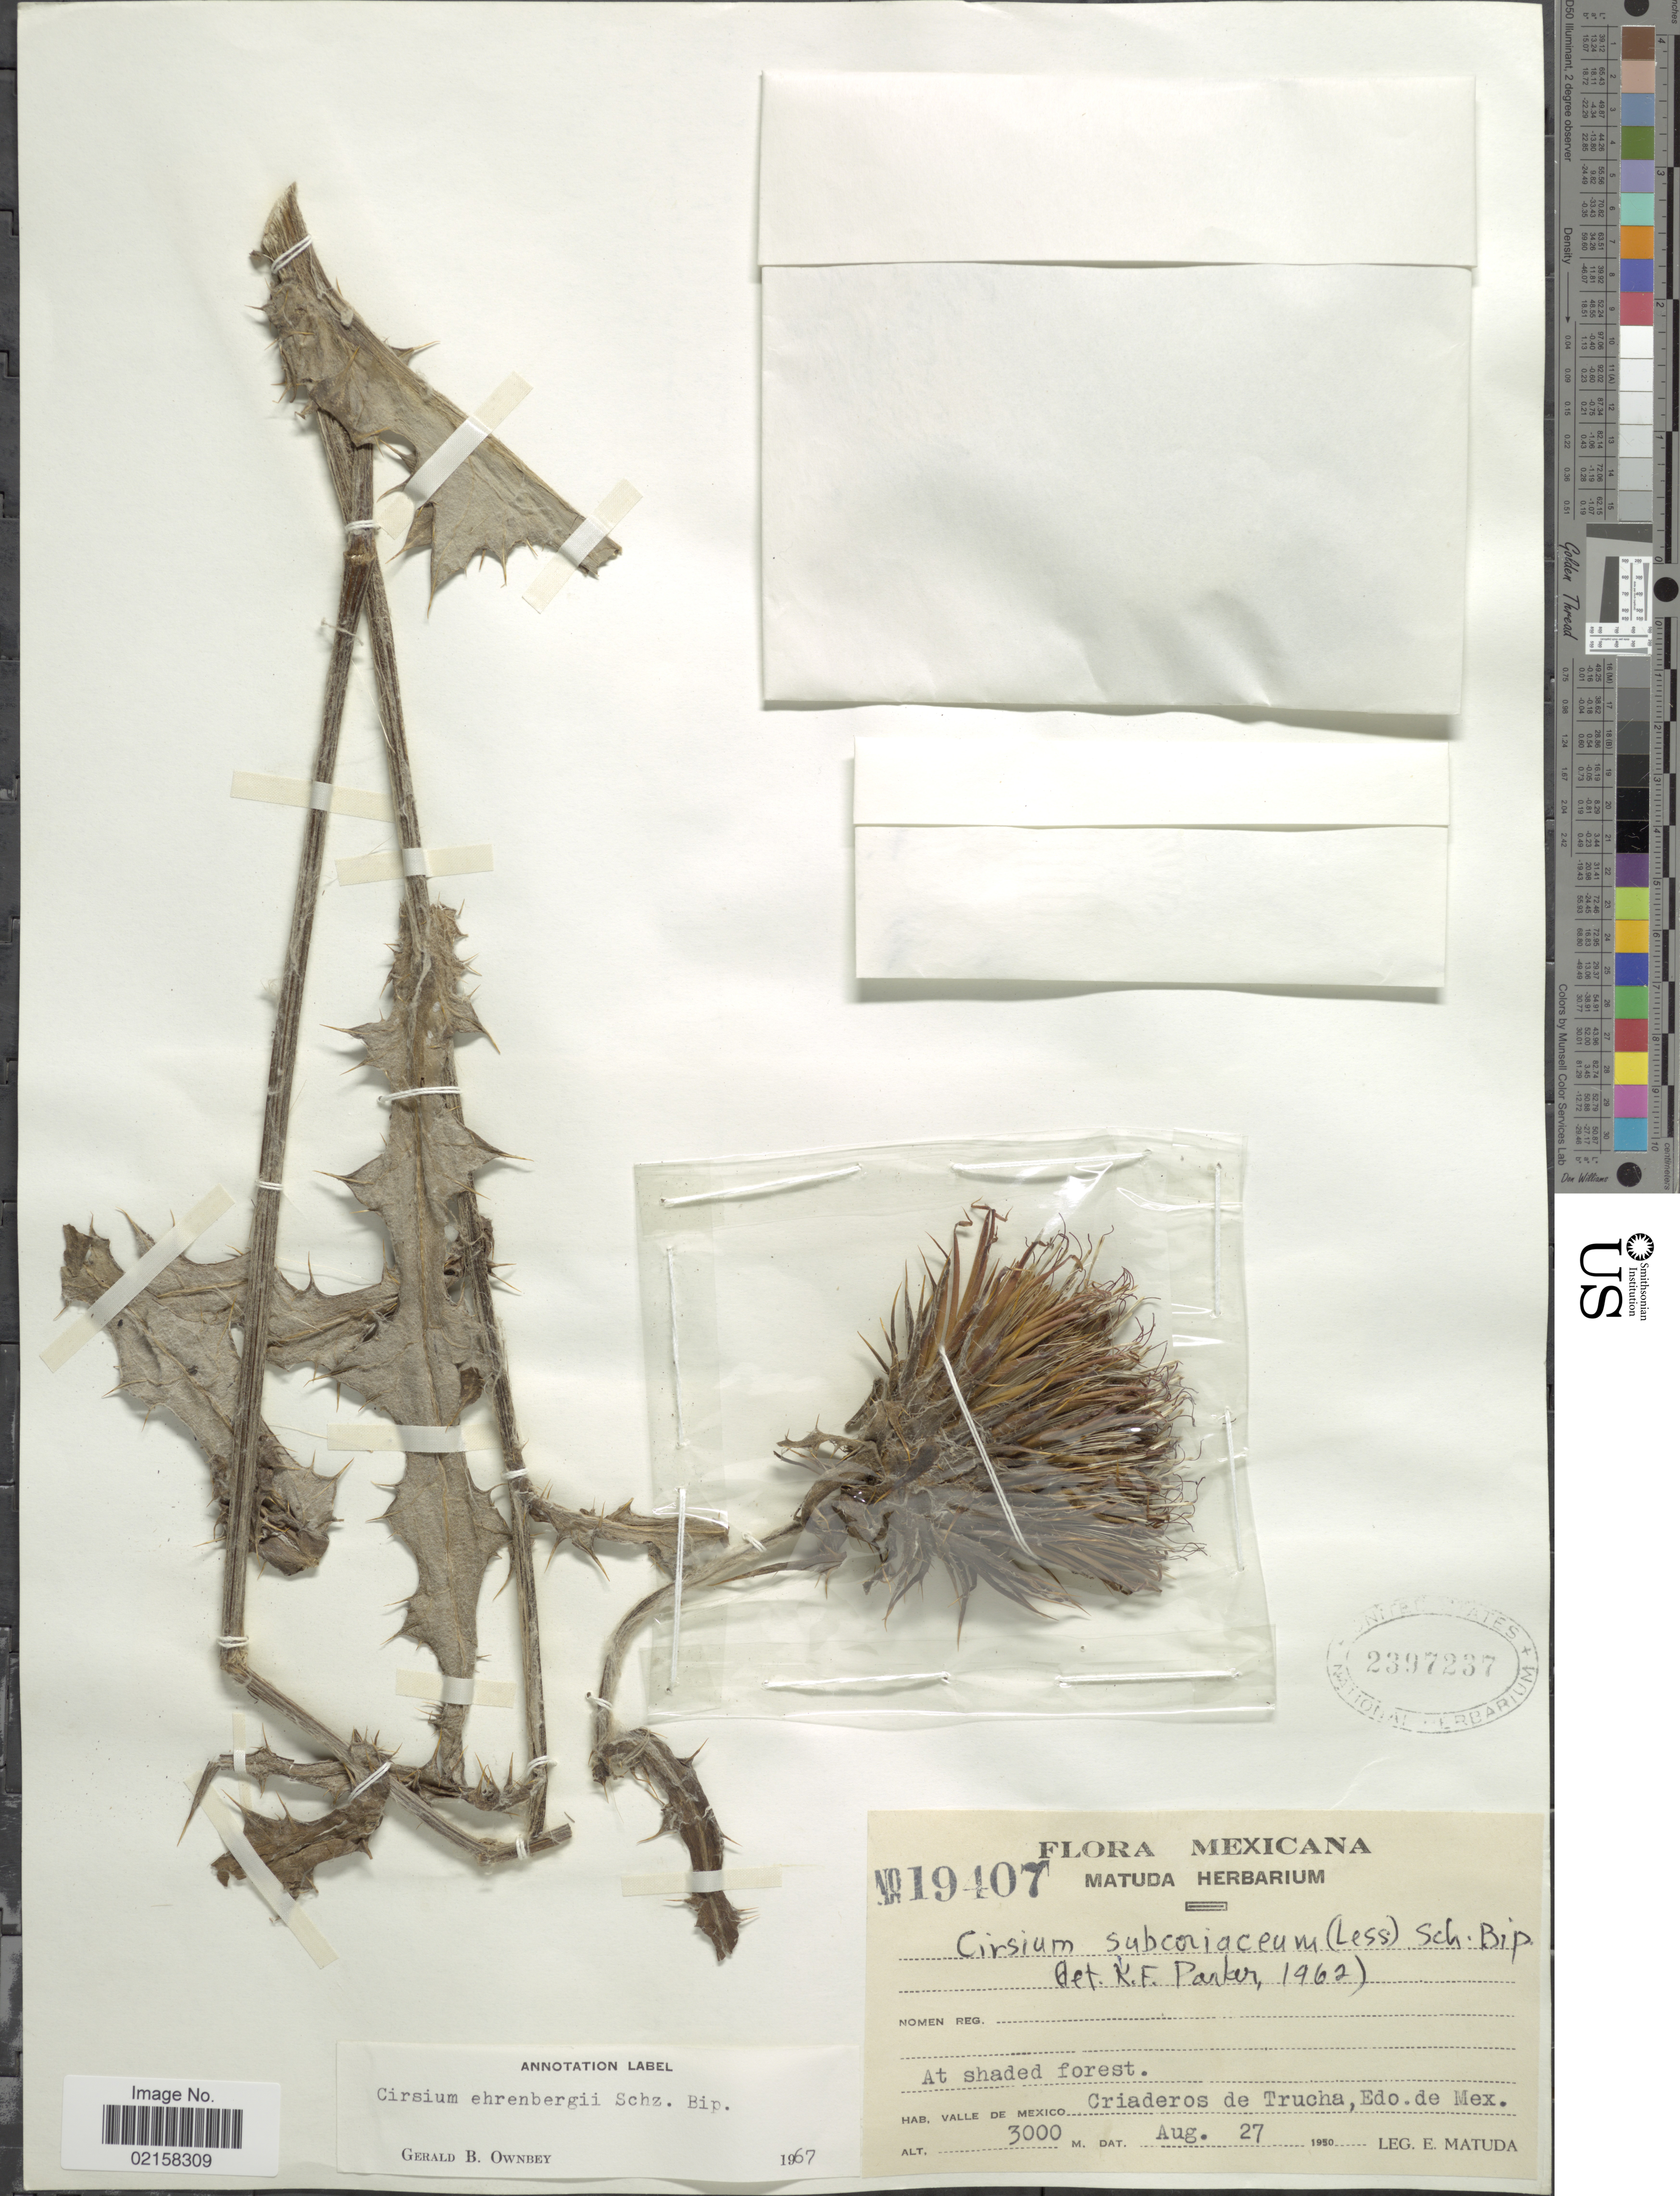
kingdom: Plantae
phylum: Tracheophyta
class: Magnoliopsida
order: Asterales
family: Asteraceae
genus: Cirsium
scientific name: Cirsium ehrenbergii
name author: Sch. Bip.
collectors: E. Matuda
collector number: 19407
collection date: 1950-08-27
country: Mexico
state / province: México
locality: Valle de Mexico, Criaderos de Trucha.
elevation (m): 3000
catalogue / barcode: US 2397237